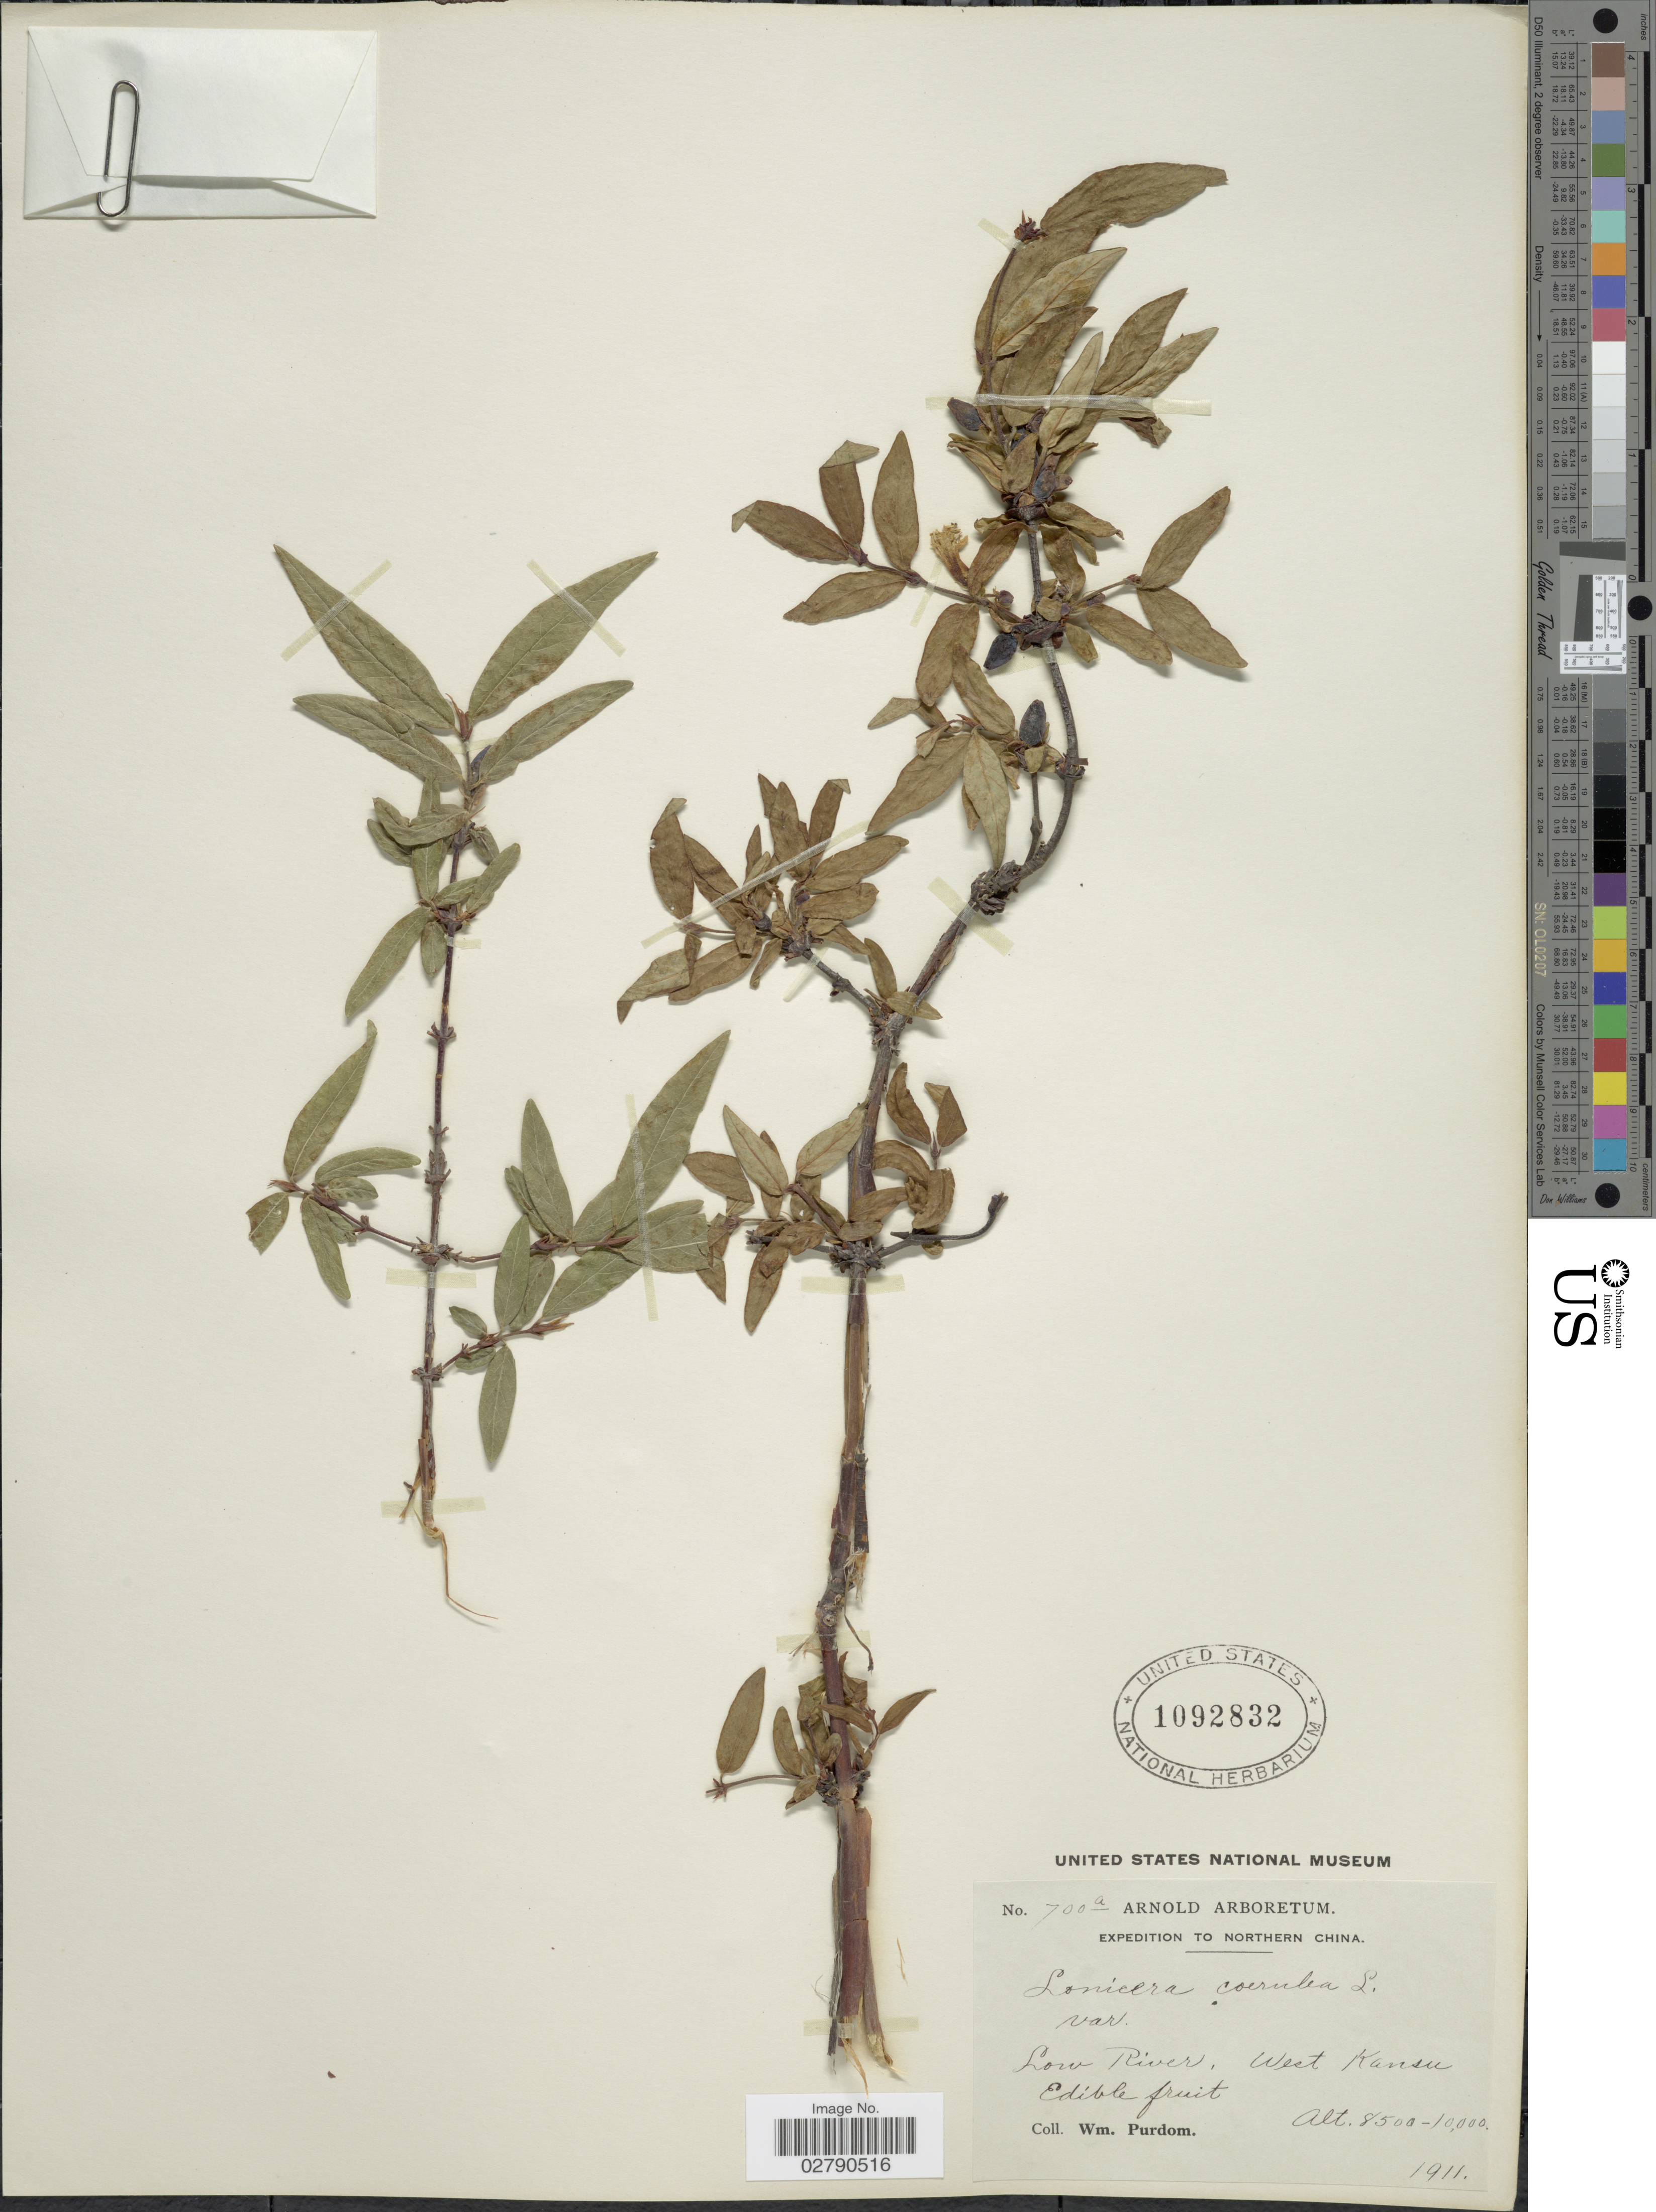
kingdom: Plantae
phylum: Tracheophyta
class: Magnoliopsida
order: Dipsacales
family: Caprifoliaceae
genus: Lonicera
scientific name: Lonicera caerulea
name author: L.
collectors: W. Purdom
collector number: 700a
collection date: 1911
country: China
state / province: Gansu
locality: Northern China. Low River, West Kansu.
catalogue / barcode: US 1092832